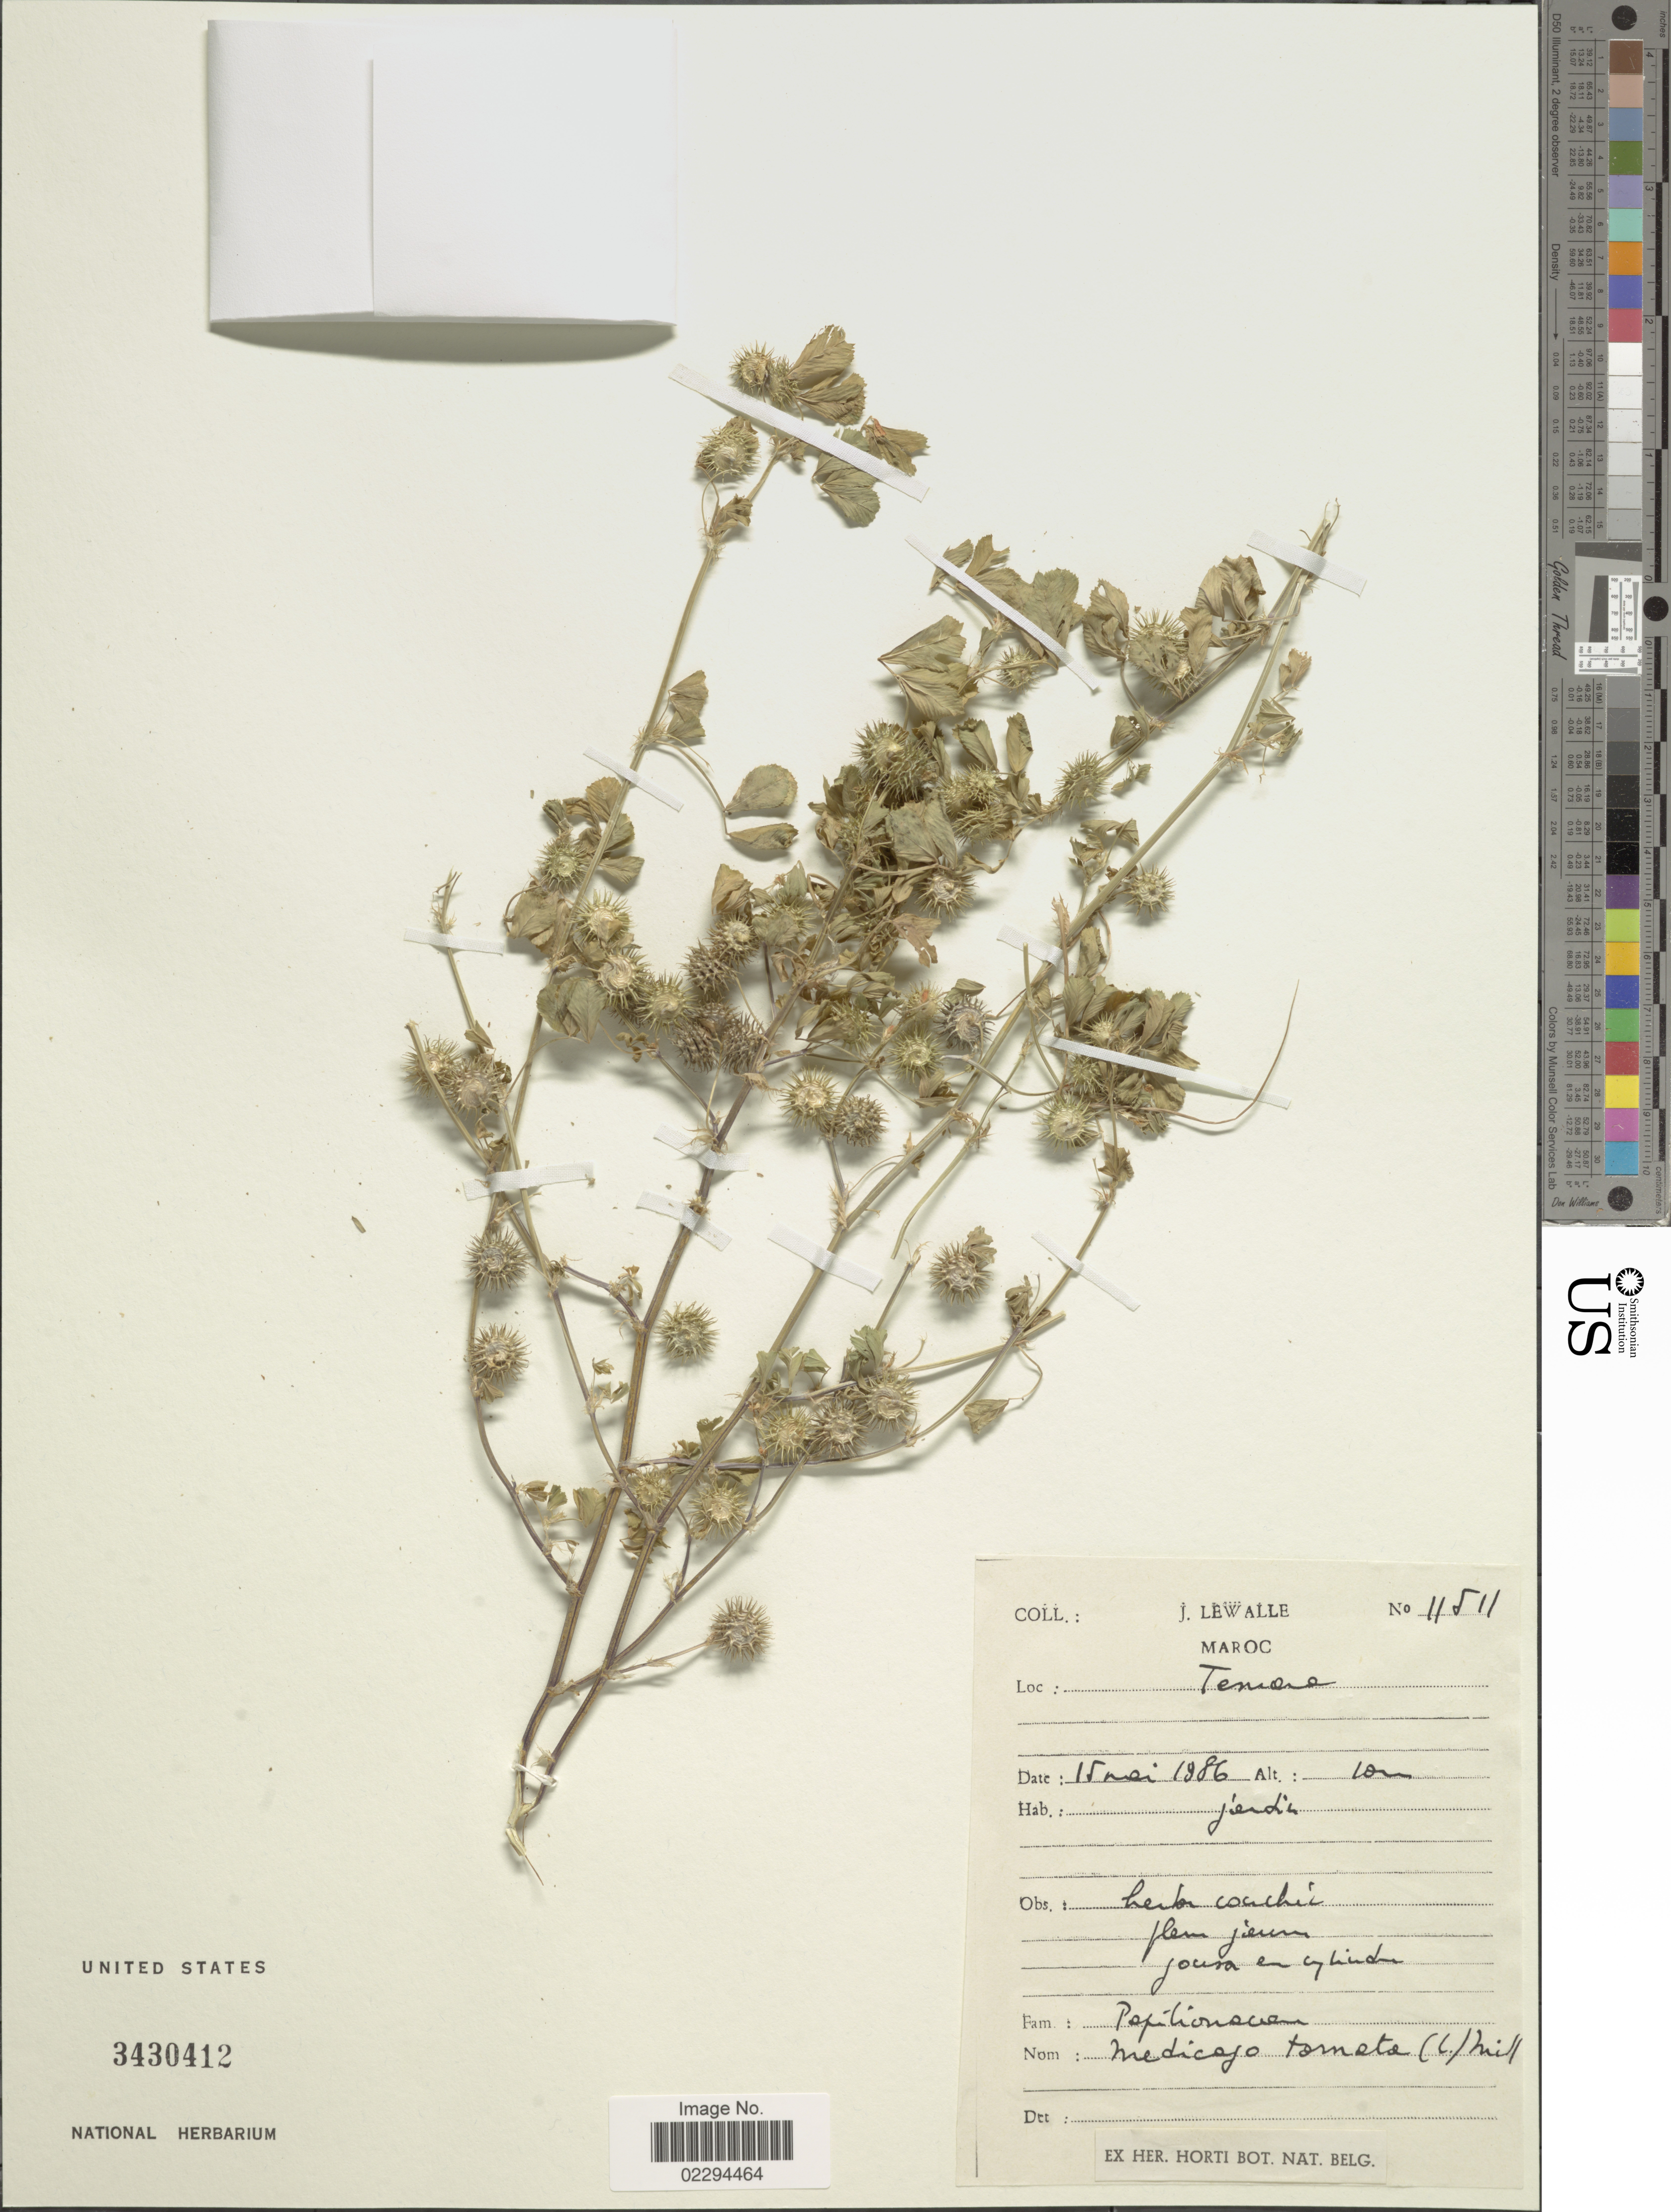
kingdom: Plantae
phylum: Tracheophyta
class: Magnoliopsida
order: Fabales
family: Fabaceae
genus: Medicago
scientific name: Medicago tornata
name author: (L.) Mill.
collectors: J. Lewalle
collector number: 11511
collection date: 1986-05-15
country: Morocco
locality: Temara.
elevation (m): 10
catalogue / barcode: US 3430412